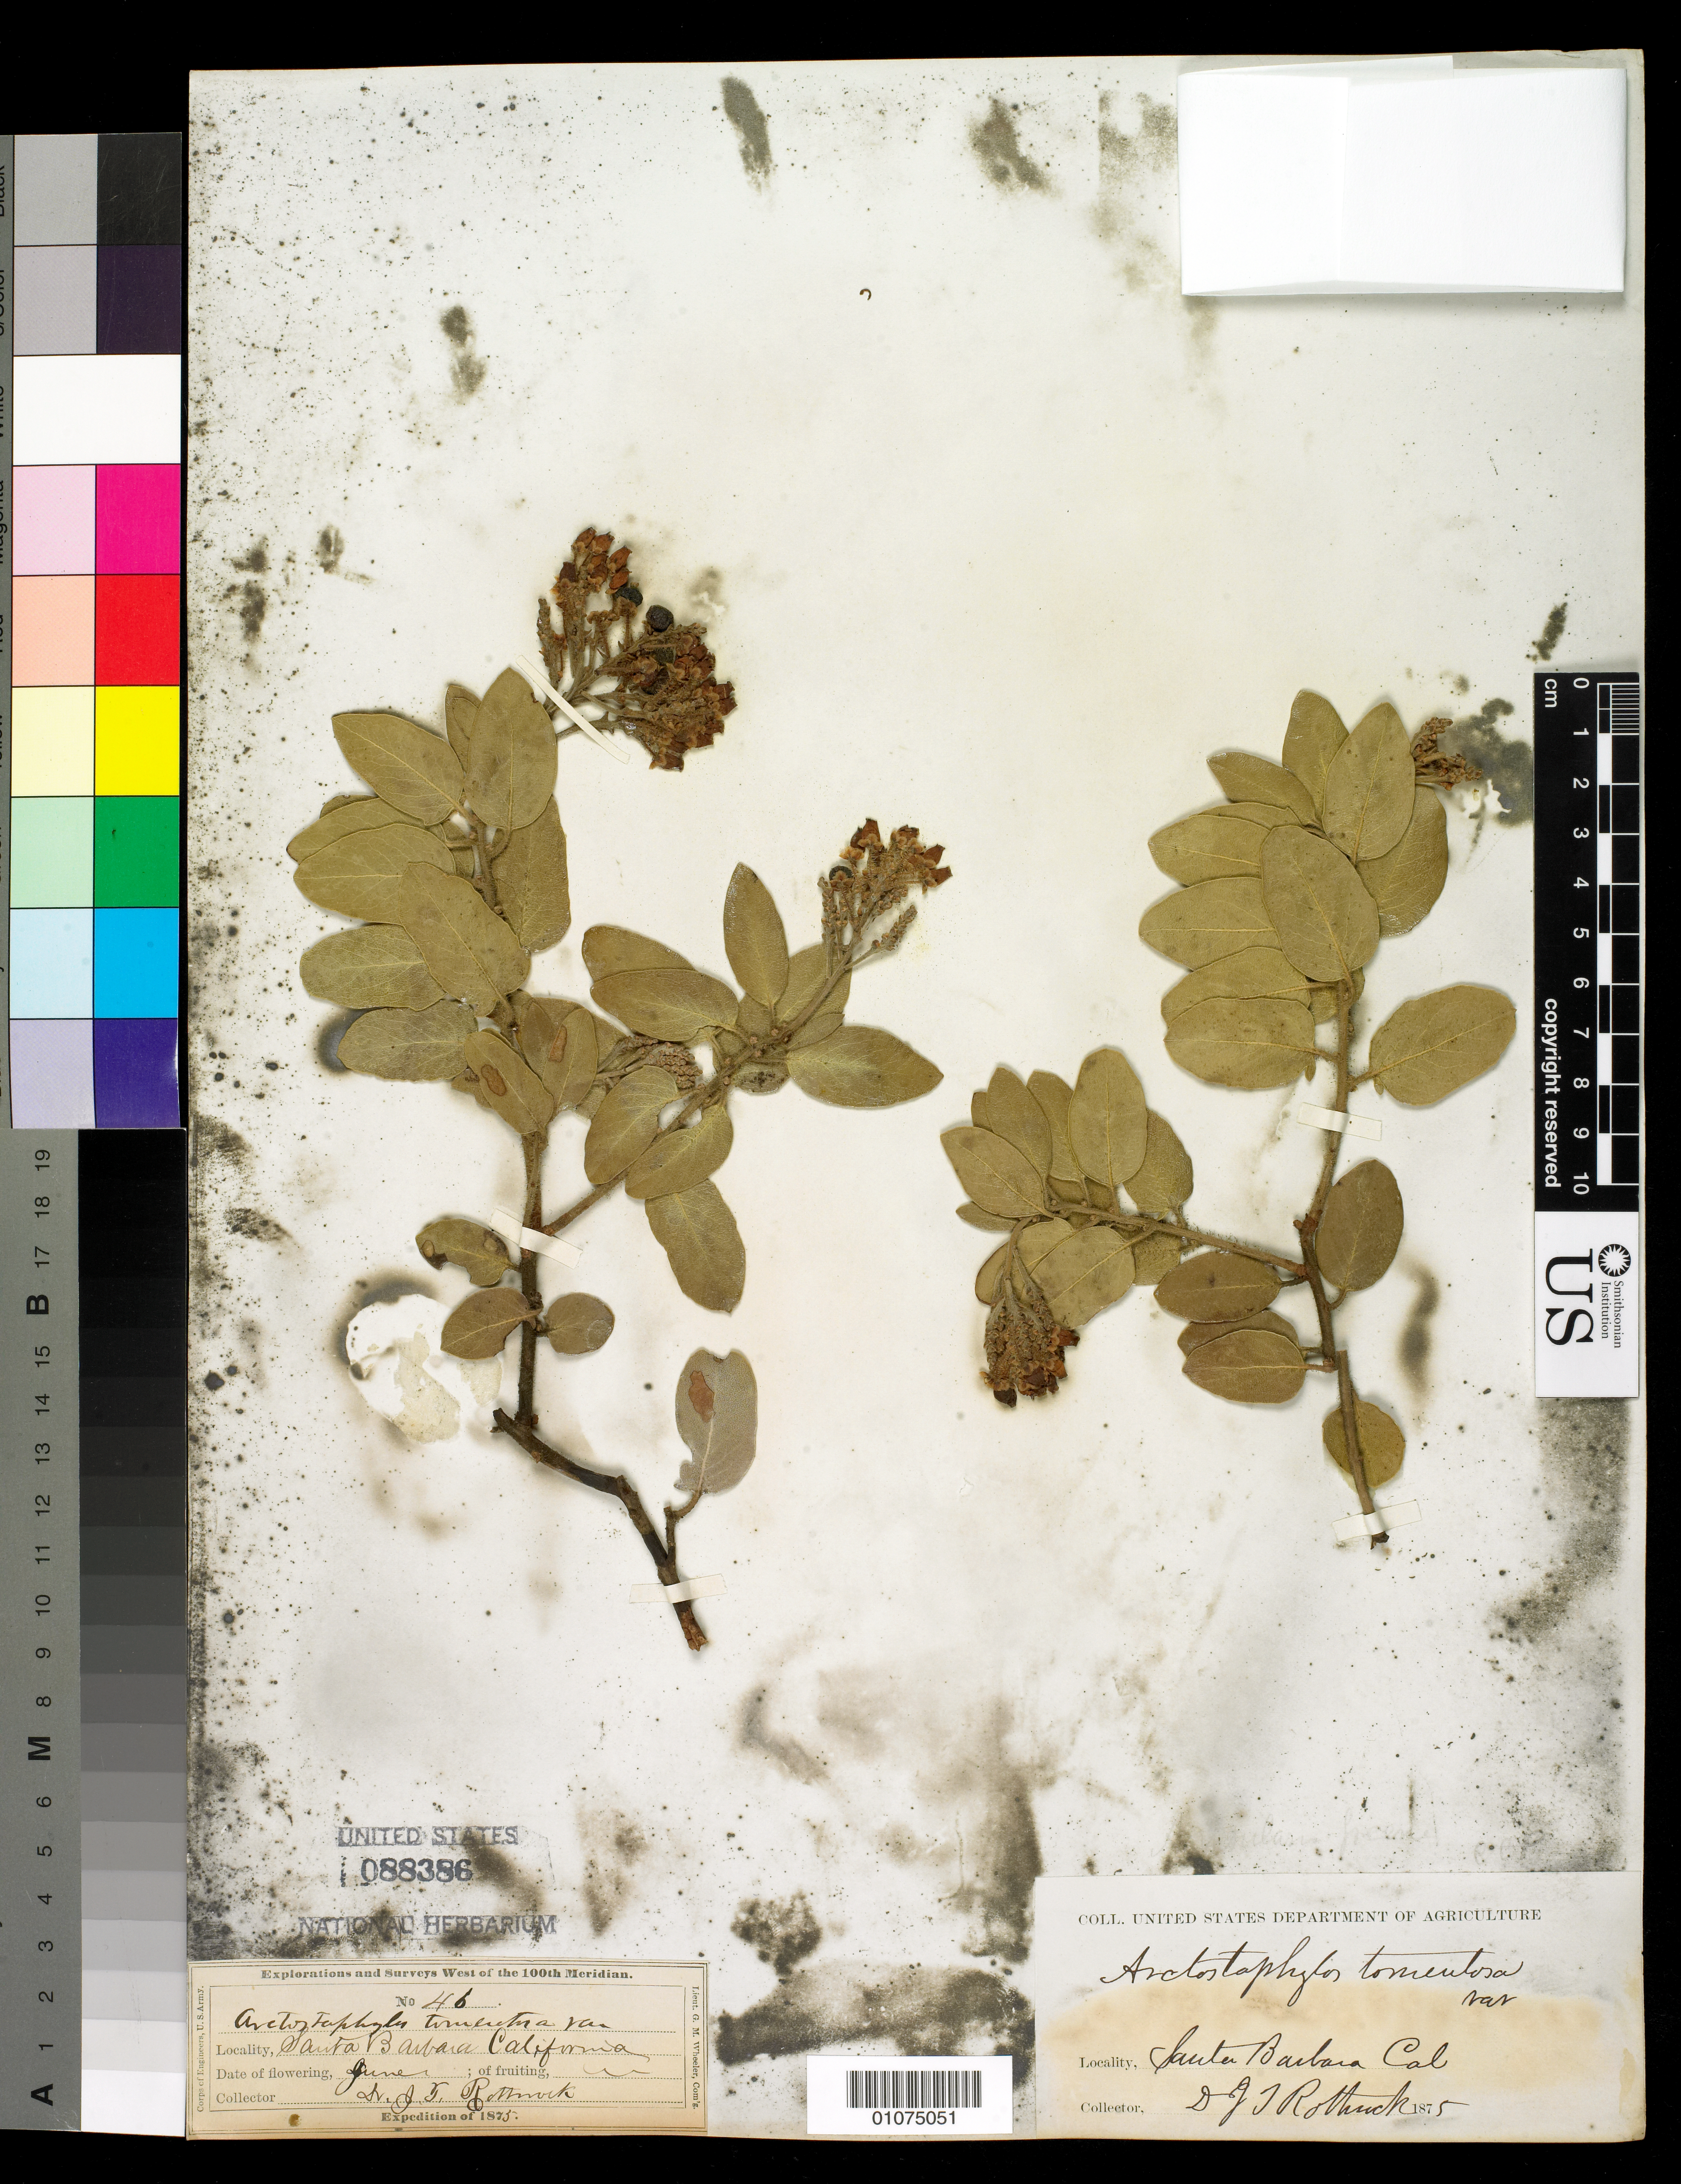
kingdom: Plantae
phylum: Tracheophyta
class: Magnoliopsida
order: Ericales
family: Ericaceae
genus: Arctostaphylos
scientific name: Arctostaphylos tomentosa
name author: (Pursh) Lindl.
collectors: J. T. Rothrock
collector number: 46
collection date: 1875-06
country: United States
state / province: California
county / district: Santa Barbara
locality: Santa Barbara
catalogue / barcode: US 88386